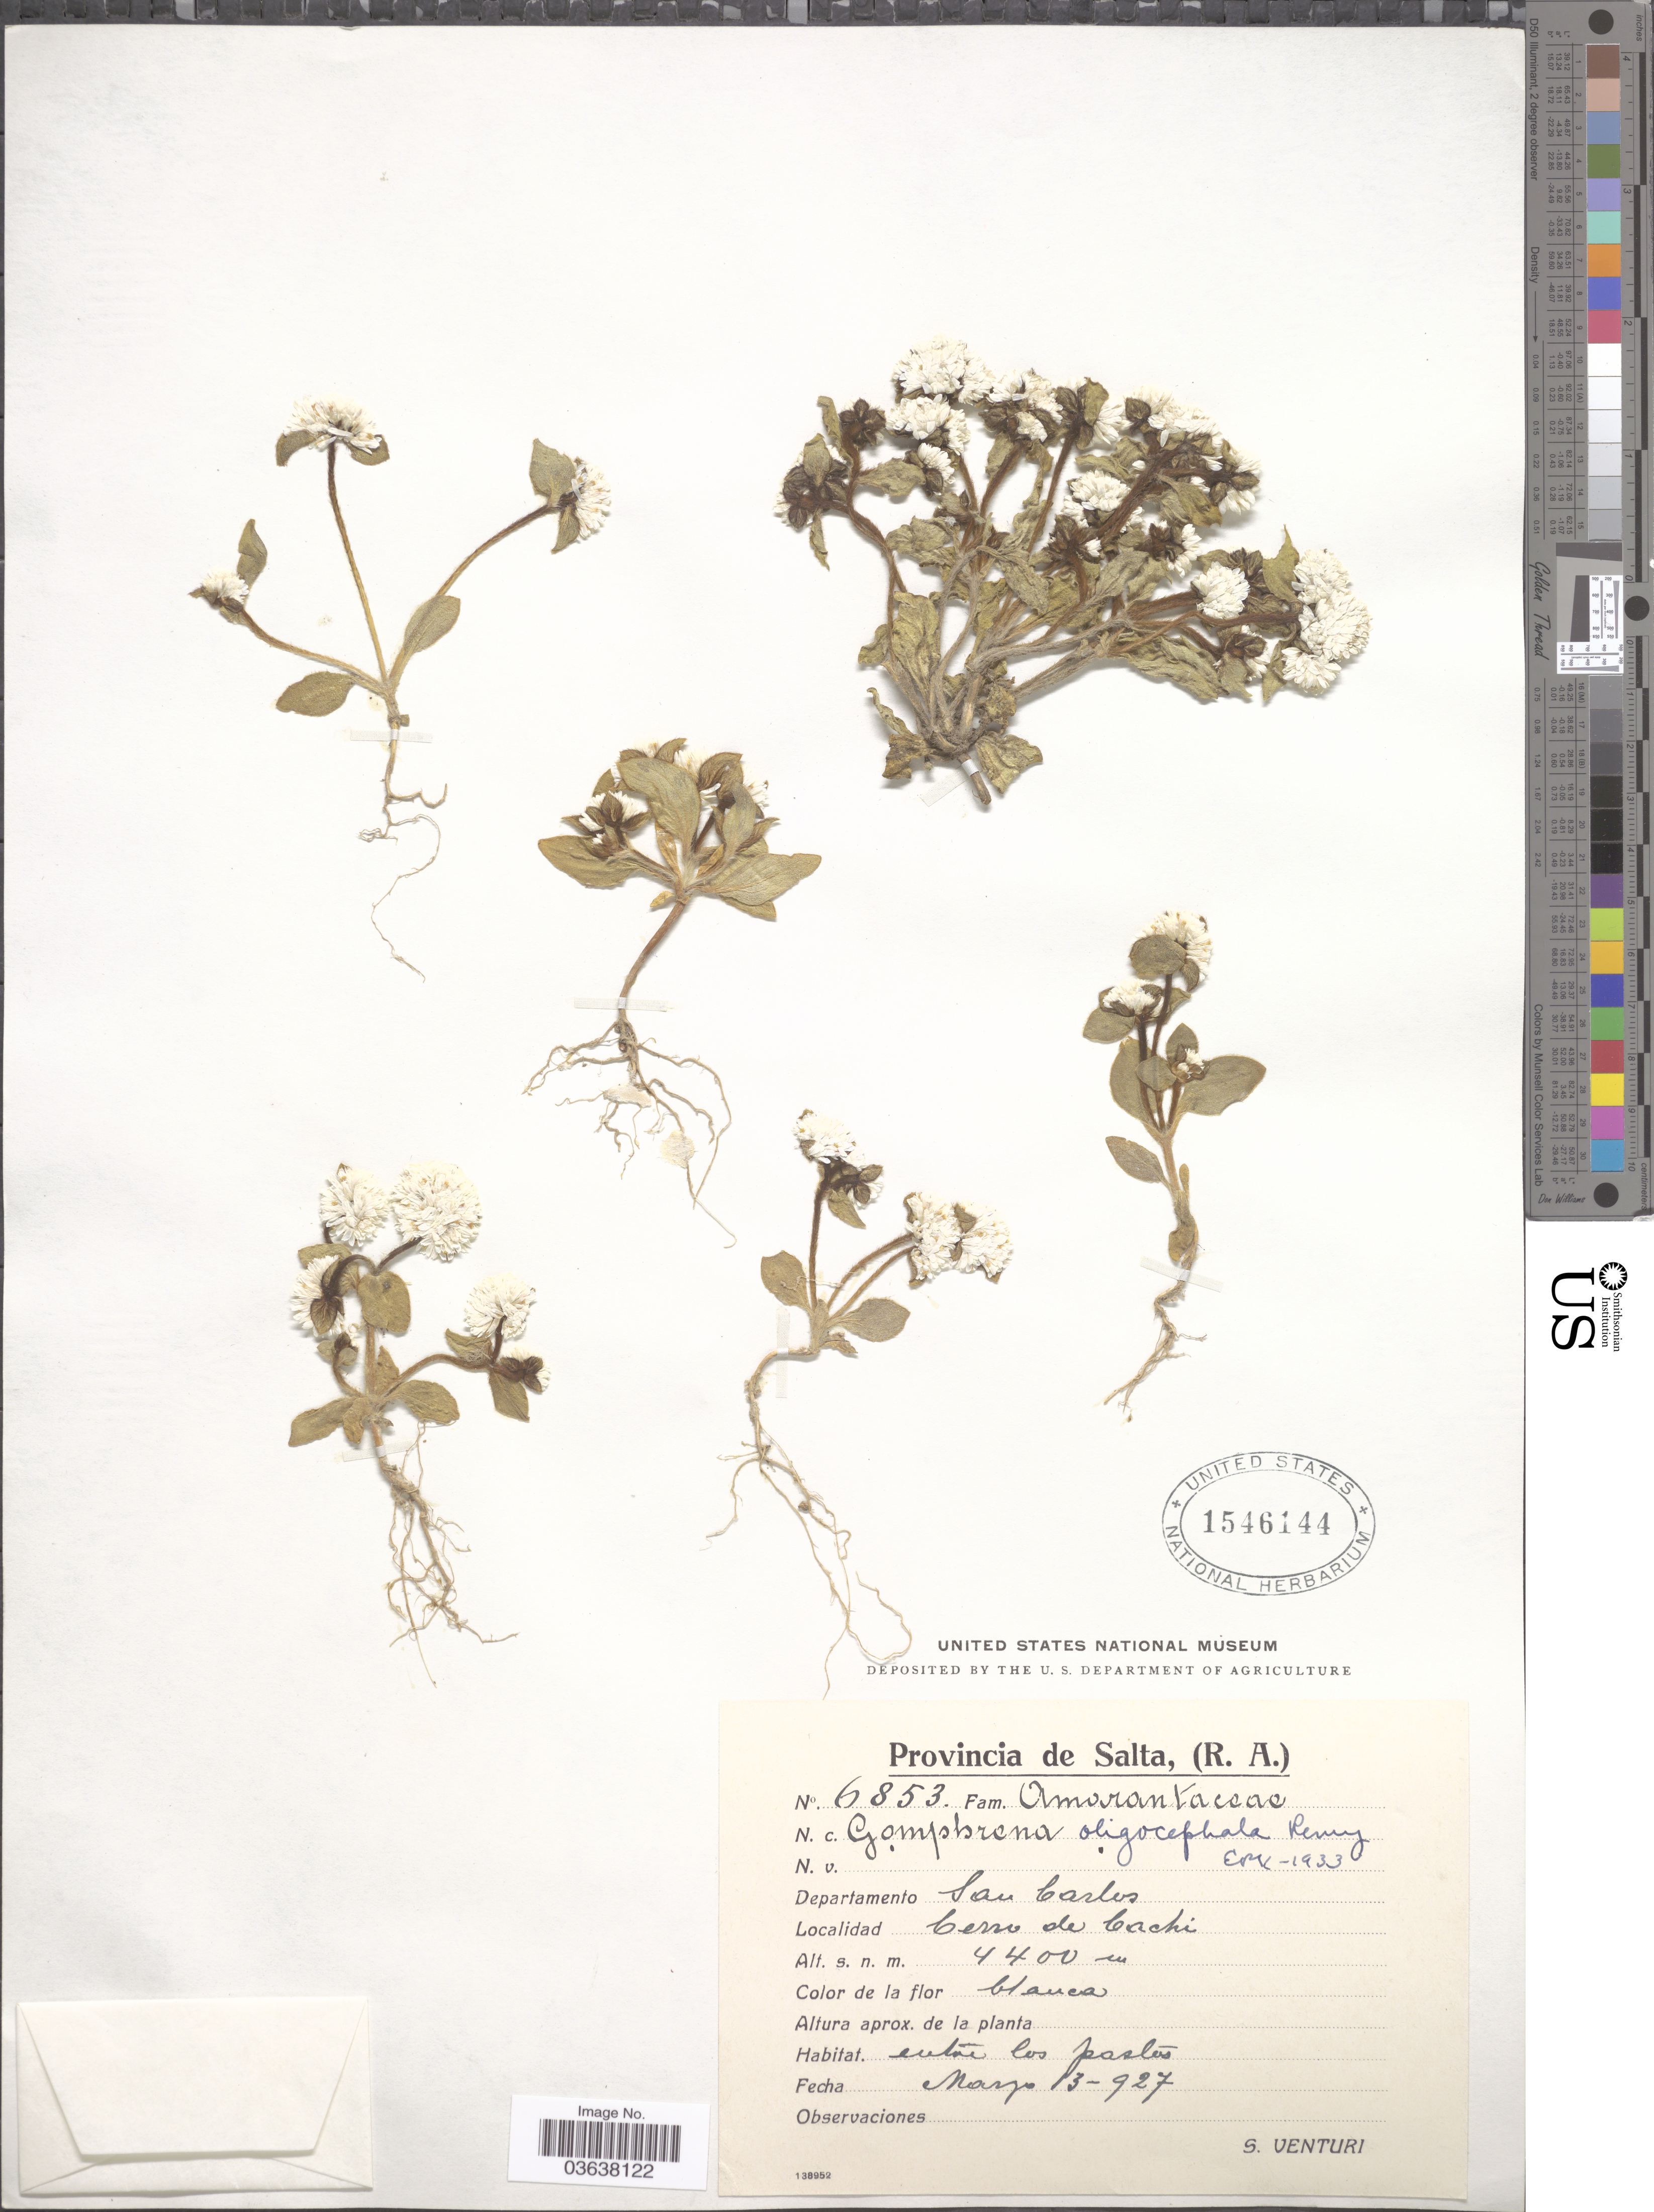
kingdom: Plantae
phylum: Tracheophyta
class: Magnoliopsida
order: Caryophyllales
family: Amaranthaceae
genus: Gomphrena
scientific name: Gomphrena oligocephala var. acaulis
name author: Remy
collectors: S. Venturi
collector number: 6853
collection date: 1927-03-13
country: Argentina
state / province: Salta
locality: Departamento San Carlos. Cerro de Cachi.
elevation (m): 4400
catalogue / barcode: US 1546144